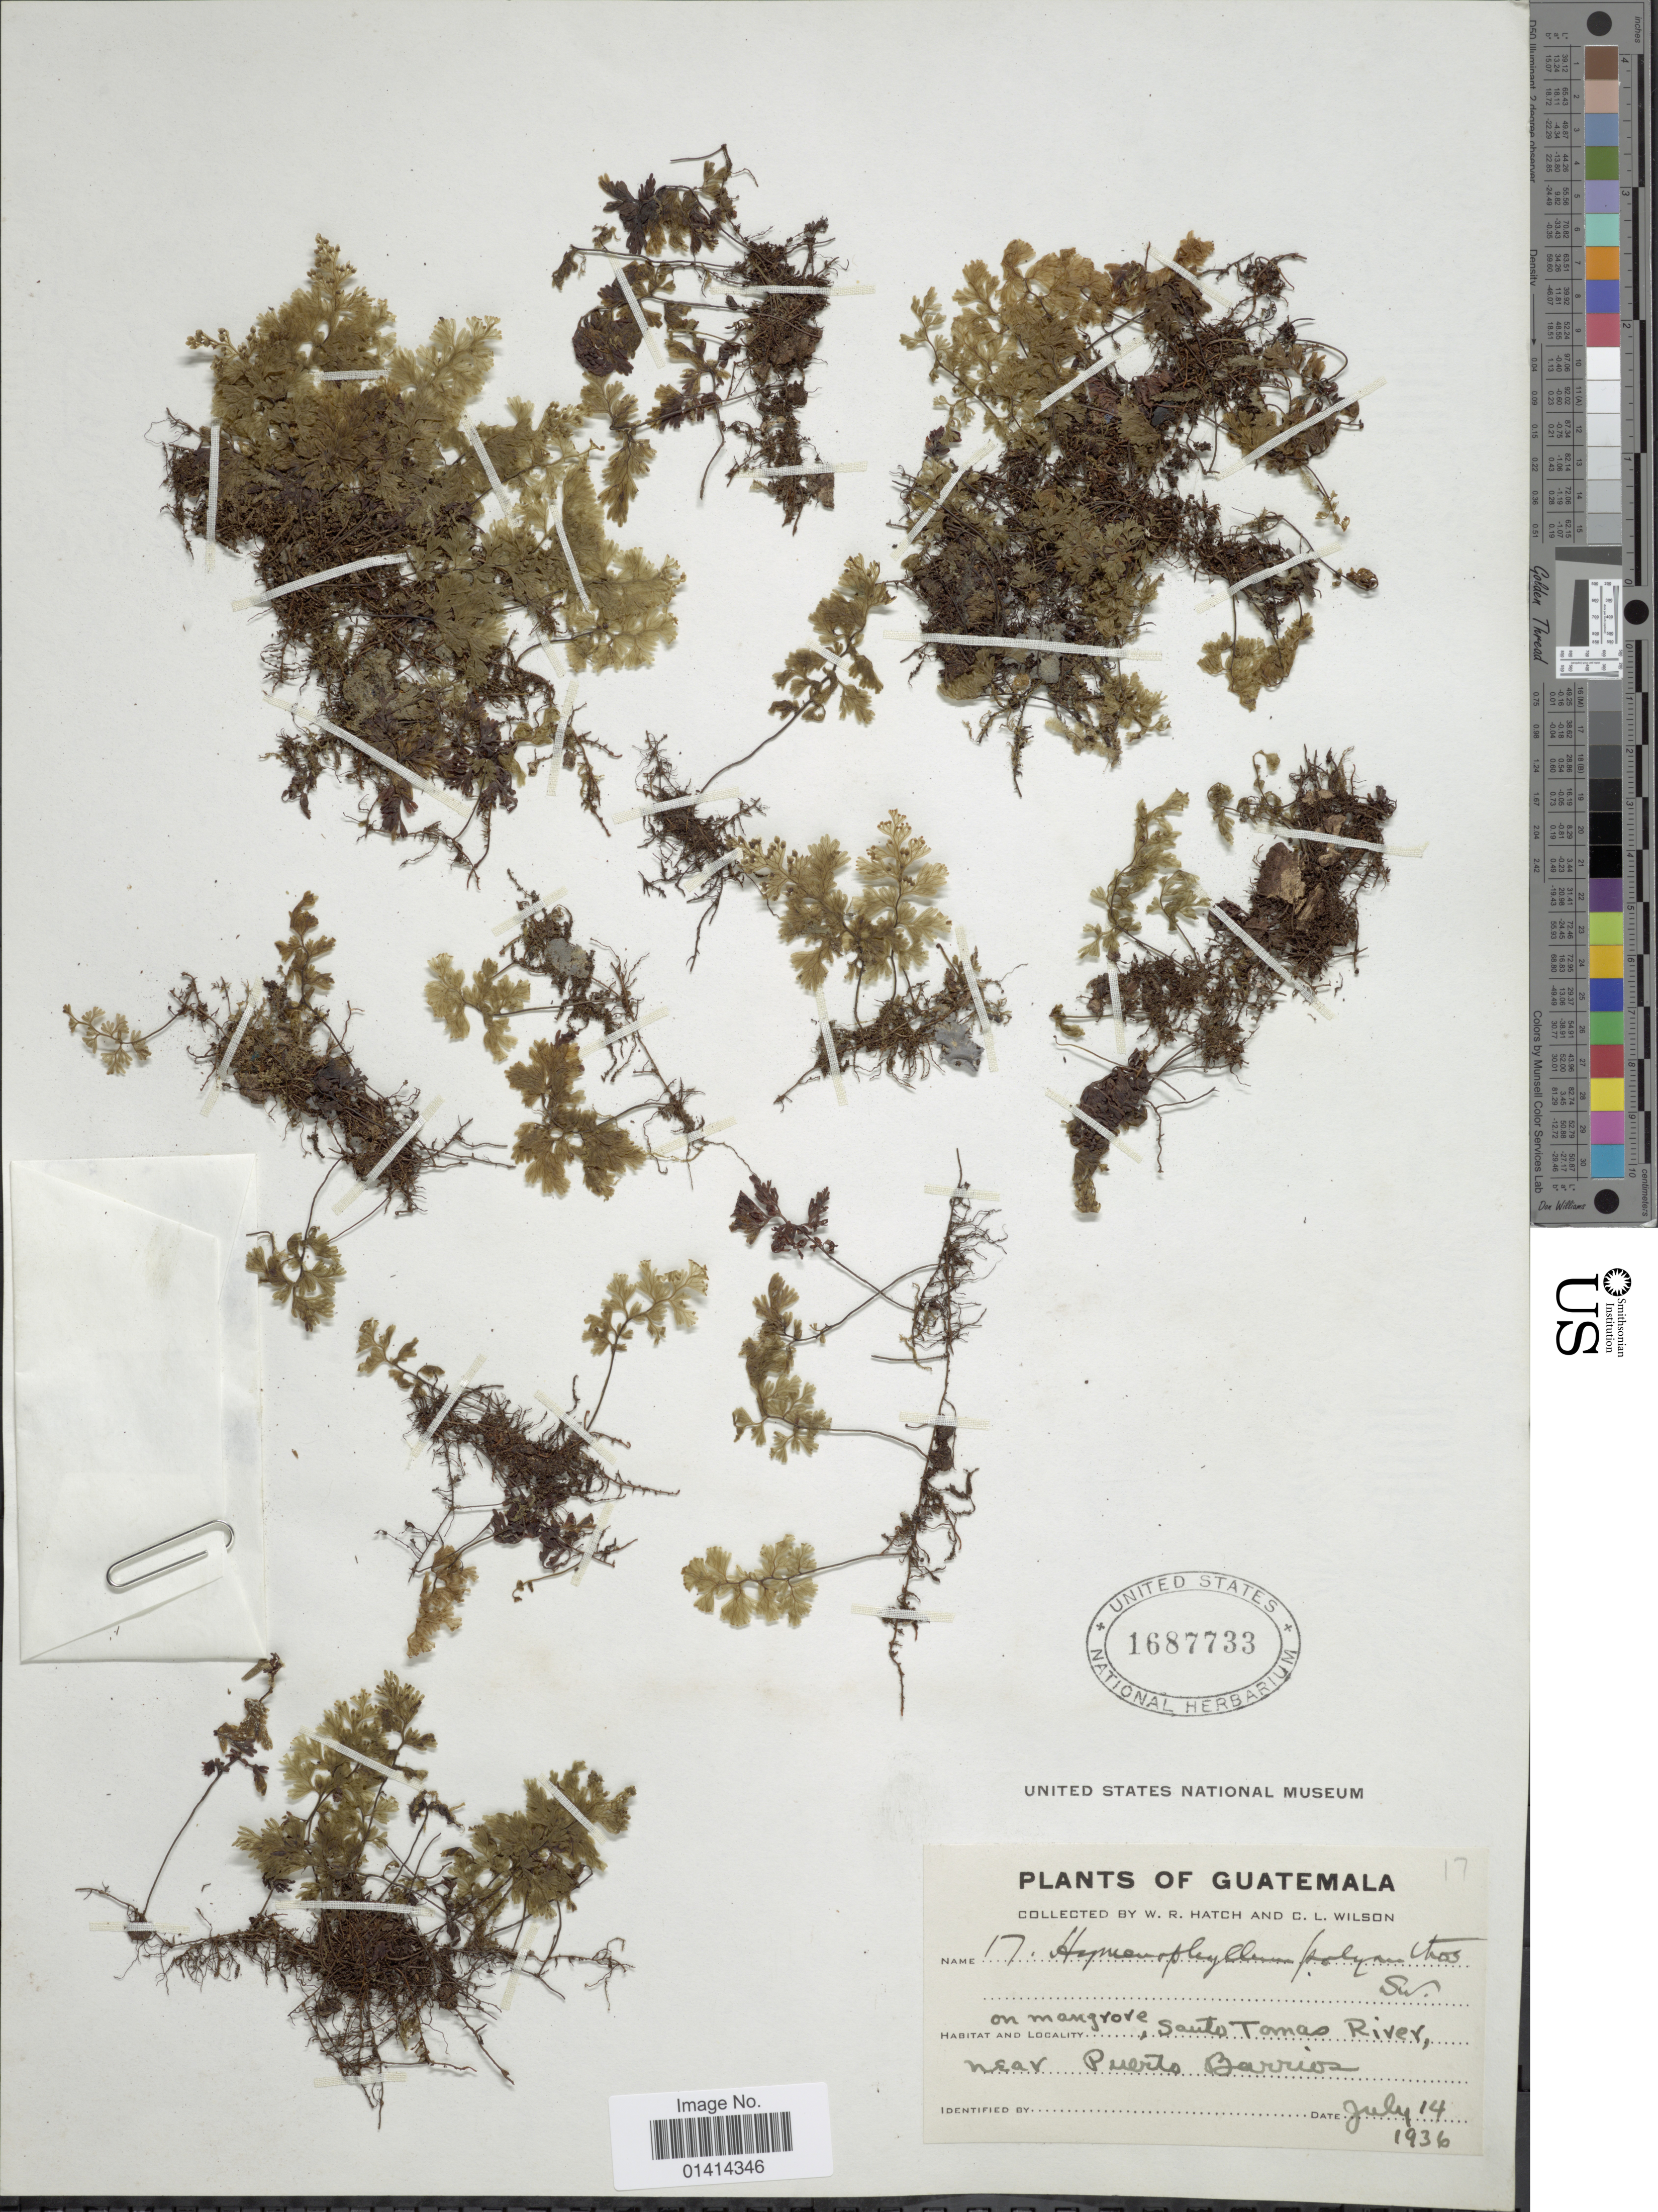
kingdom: Plantae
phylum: Tracheophyta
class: Polypodiopsida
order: Hymenophyllales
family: Hymenophyllaceae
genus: Hymenophyllum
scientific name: Hymenophyllum polyanthos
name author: (Sw.) Sw.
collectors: W. Hatch & C. L. Wilson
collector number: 17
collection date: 1936-07-14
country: Guatemala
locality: on mangrove, Santo Tomas River, near Puerto Barrios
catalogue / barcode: US 1687733